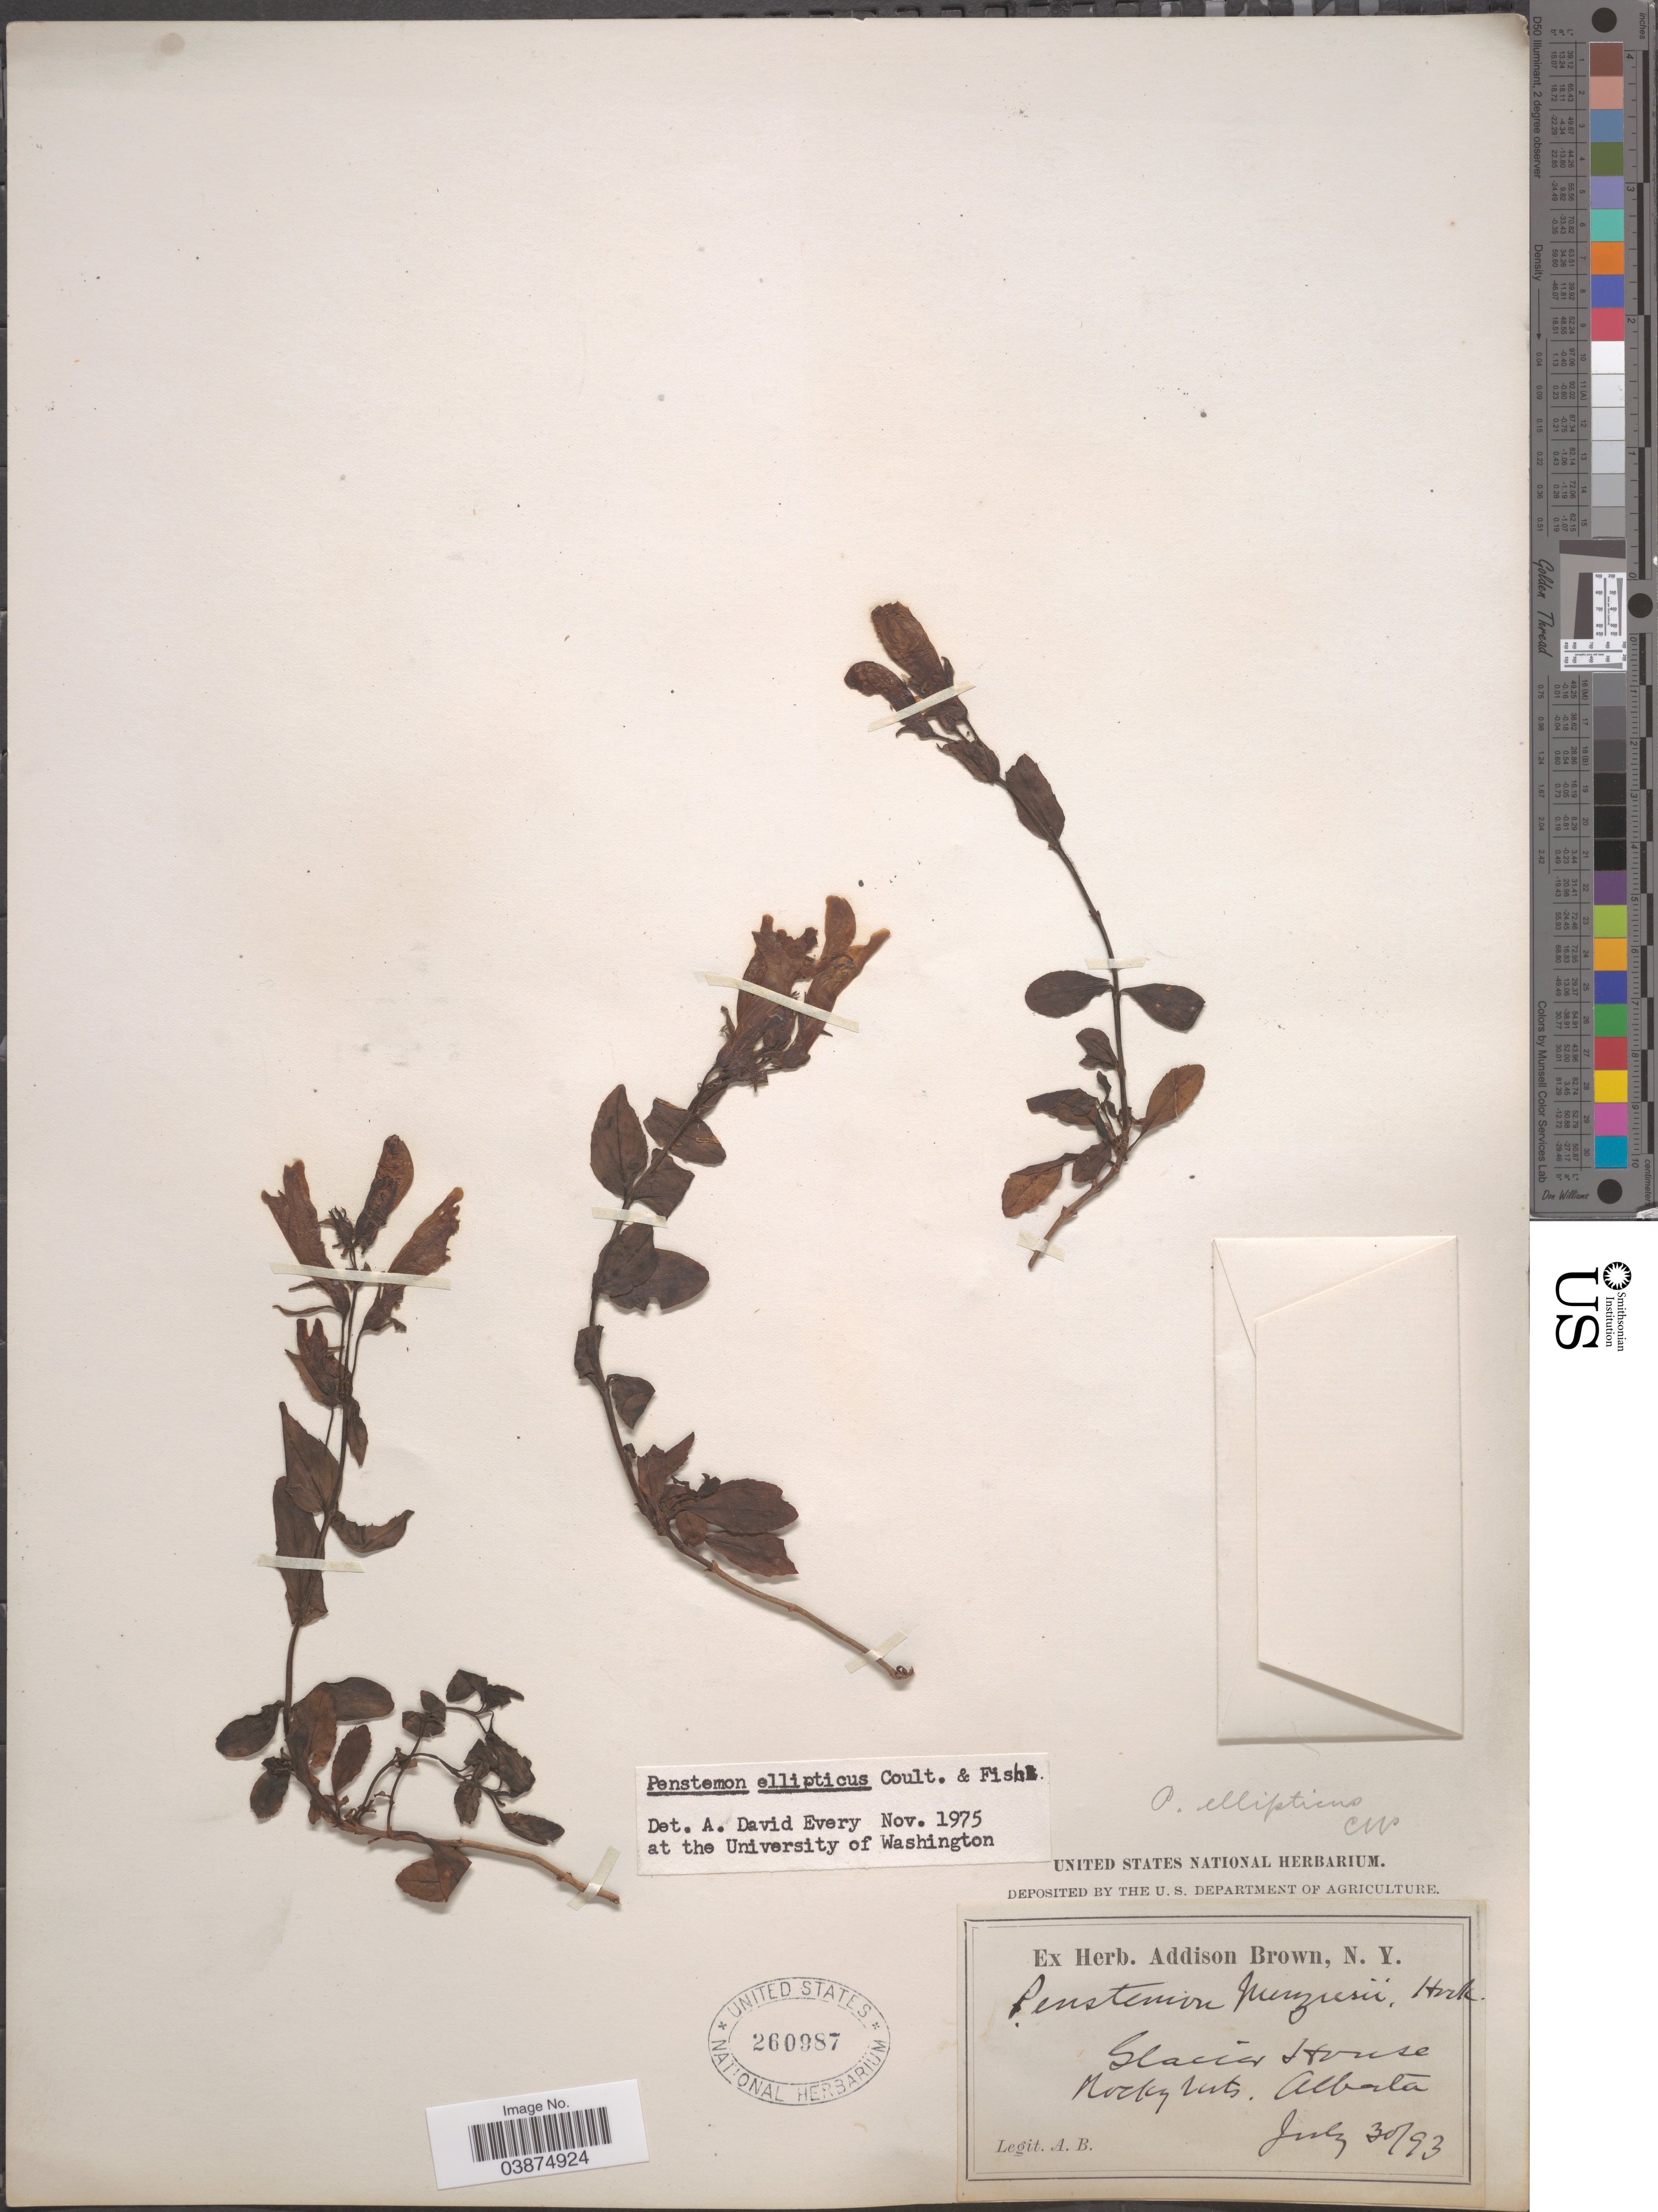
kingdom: Plantae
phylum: Tracheophyta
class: Magnoliopsida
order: Lamiales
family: Plantaginaceae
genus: Penstemon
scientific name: Penstemon ellipticus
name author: Greene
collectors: A. Brown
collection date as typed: Transcribed d/m/y: 30/7/93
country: Canada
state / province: Alberta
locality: Glacier House Rocky Mts.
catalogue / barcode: US 260987